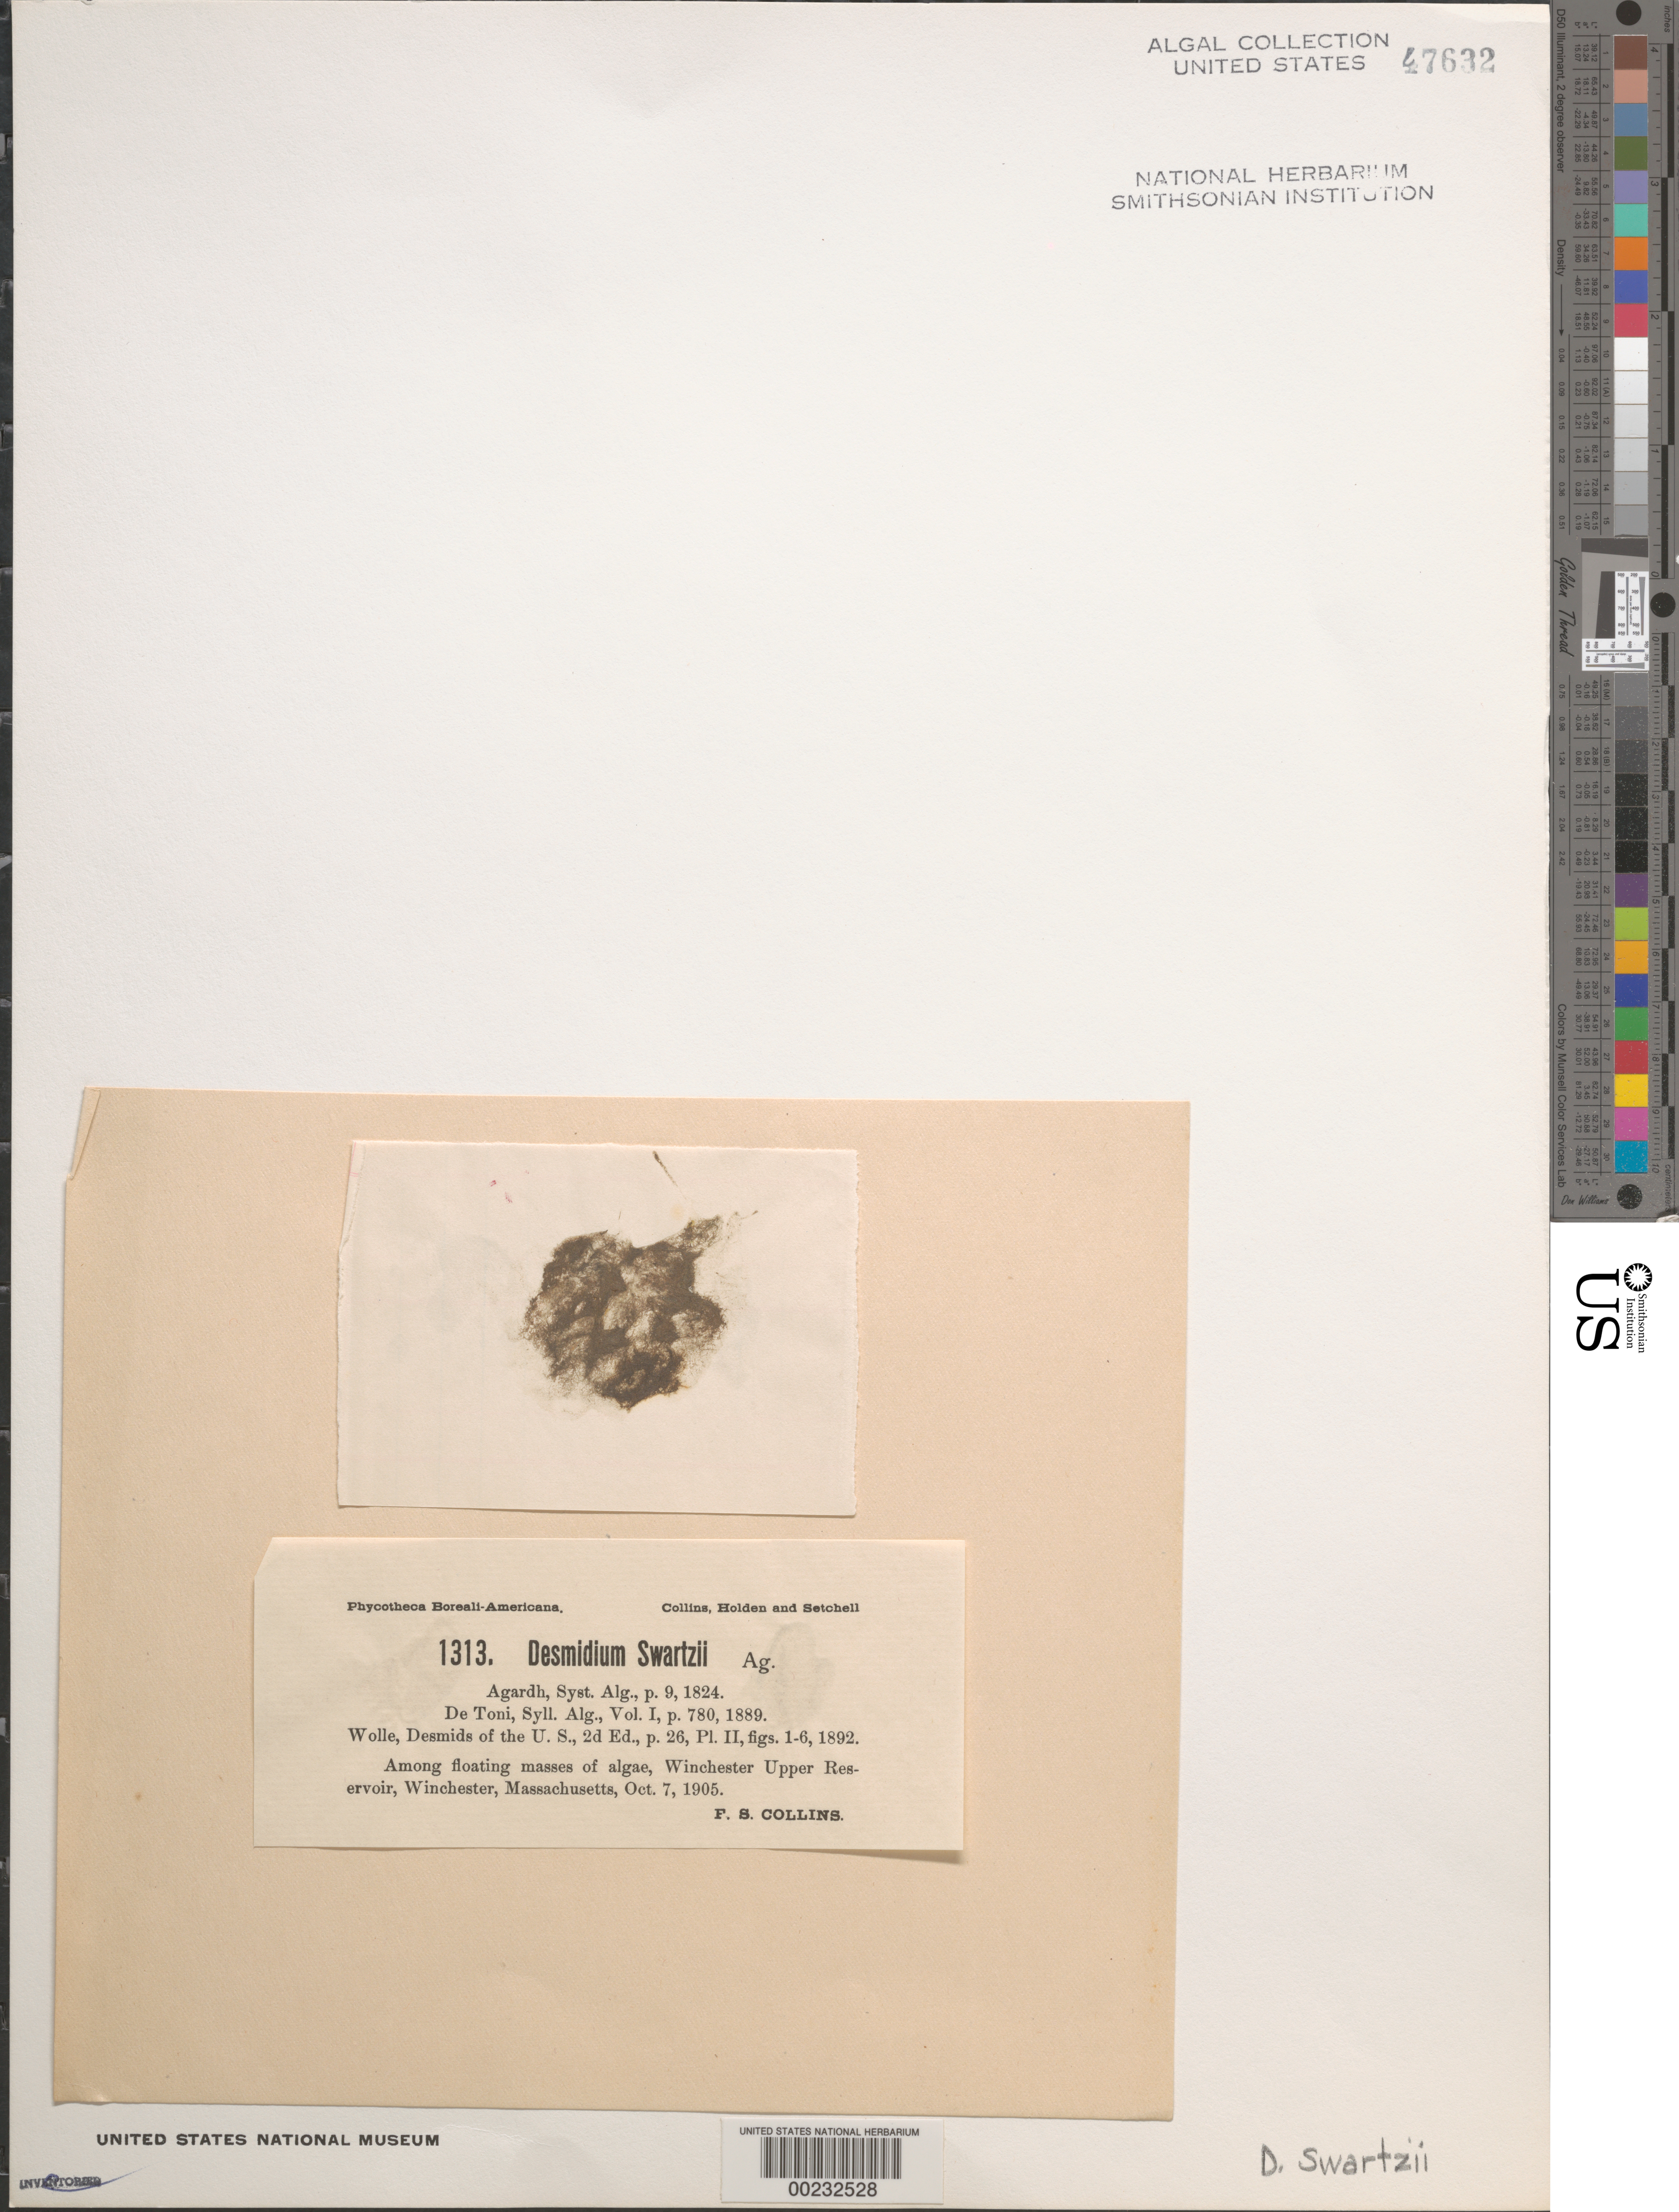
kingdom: Plantae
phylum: Charophyta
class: Zygnematophyceae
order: Zygnematales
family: Desmidiaceae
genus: Desmidium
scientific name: Desmidium swartzii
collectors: F. Collins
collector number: PB-A 1313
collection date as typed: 07 Oct 1905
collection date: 1905-10-07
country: United States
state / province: Massachusetts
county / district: Middlesex County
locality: Winchester, Winchester Upper Reservoir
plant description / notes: Collins, Holden & Setchell, Phycotheca Boreali-Americana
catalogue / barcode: US 47632